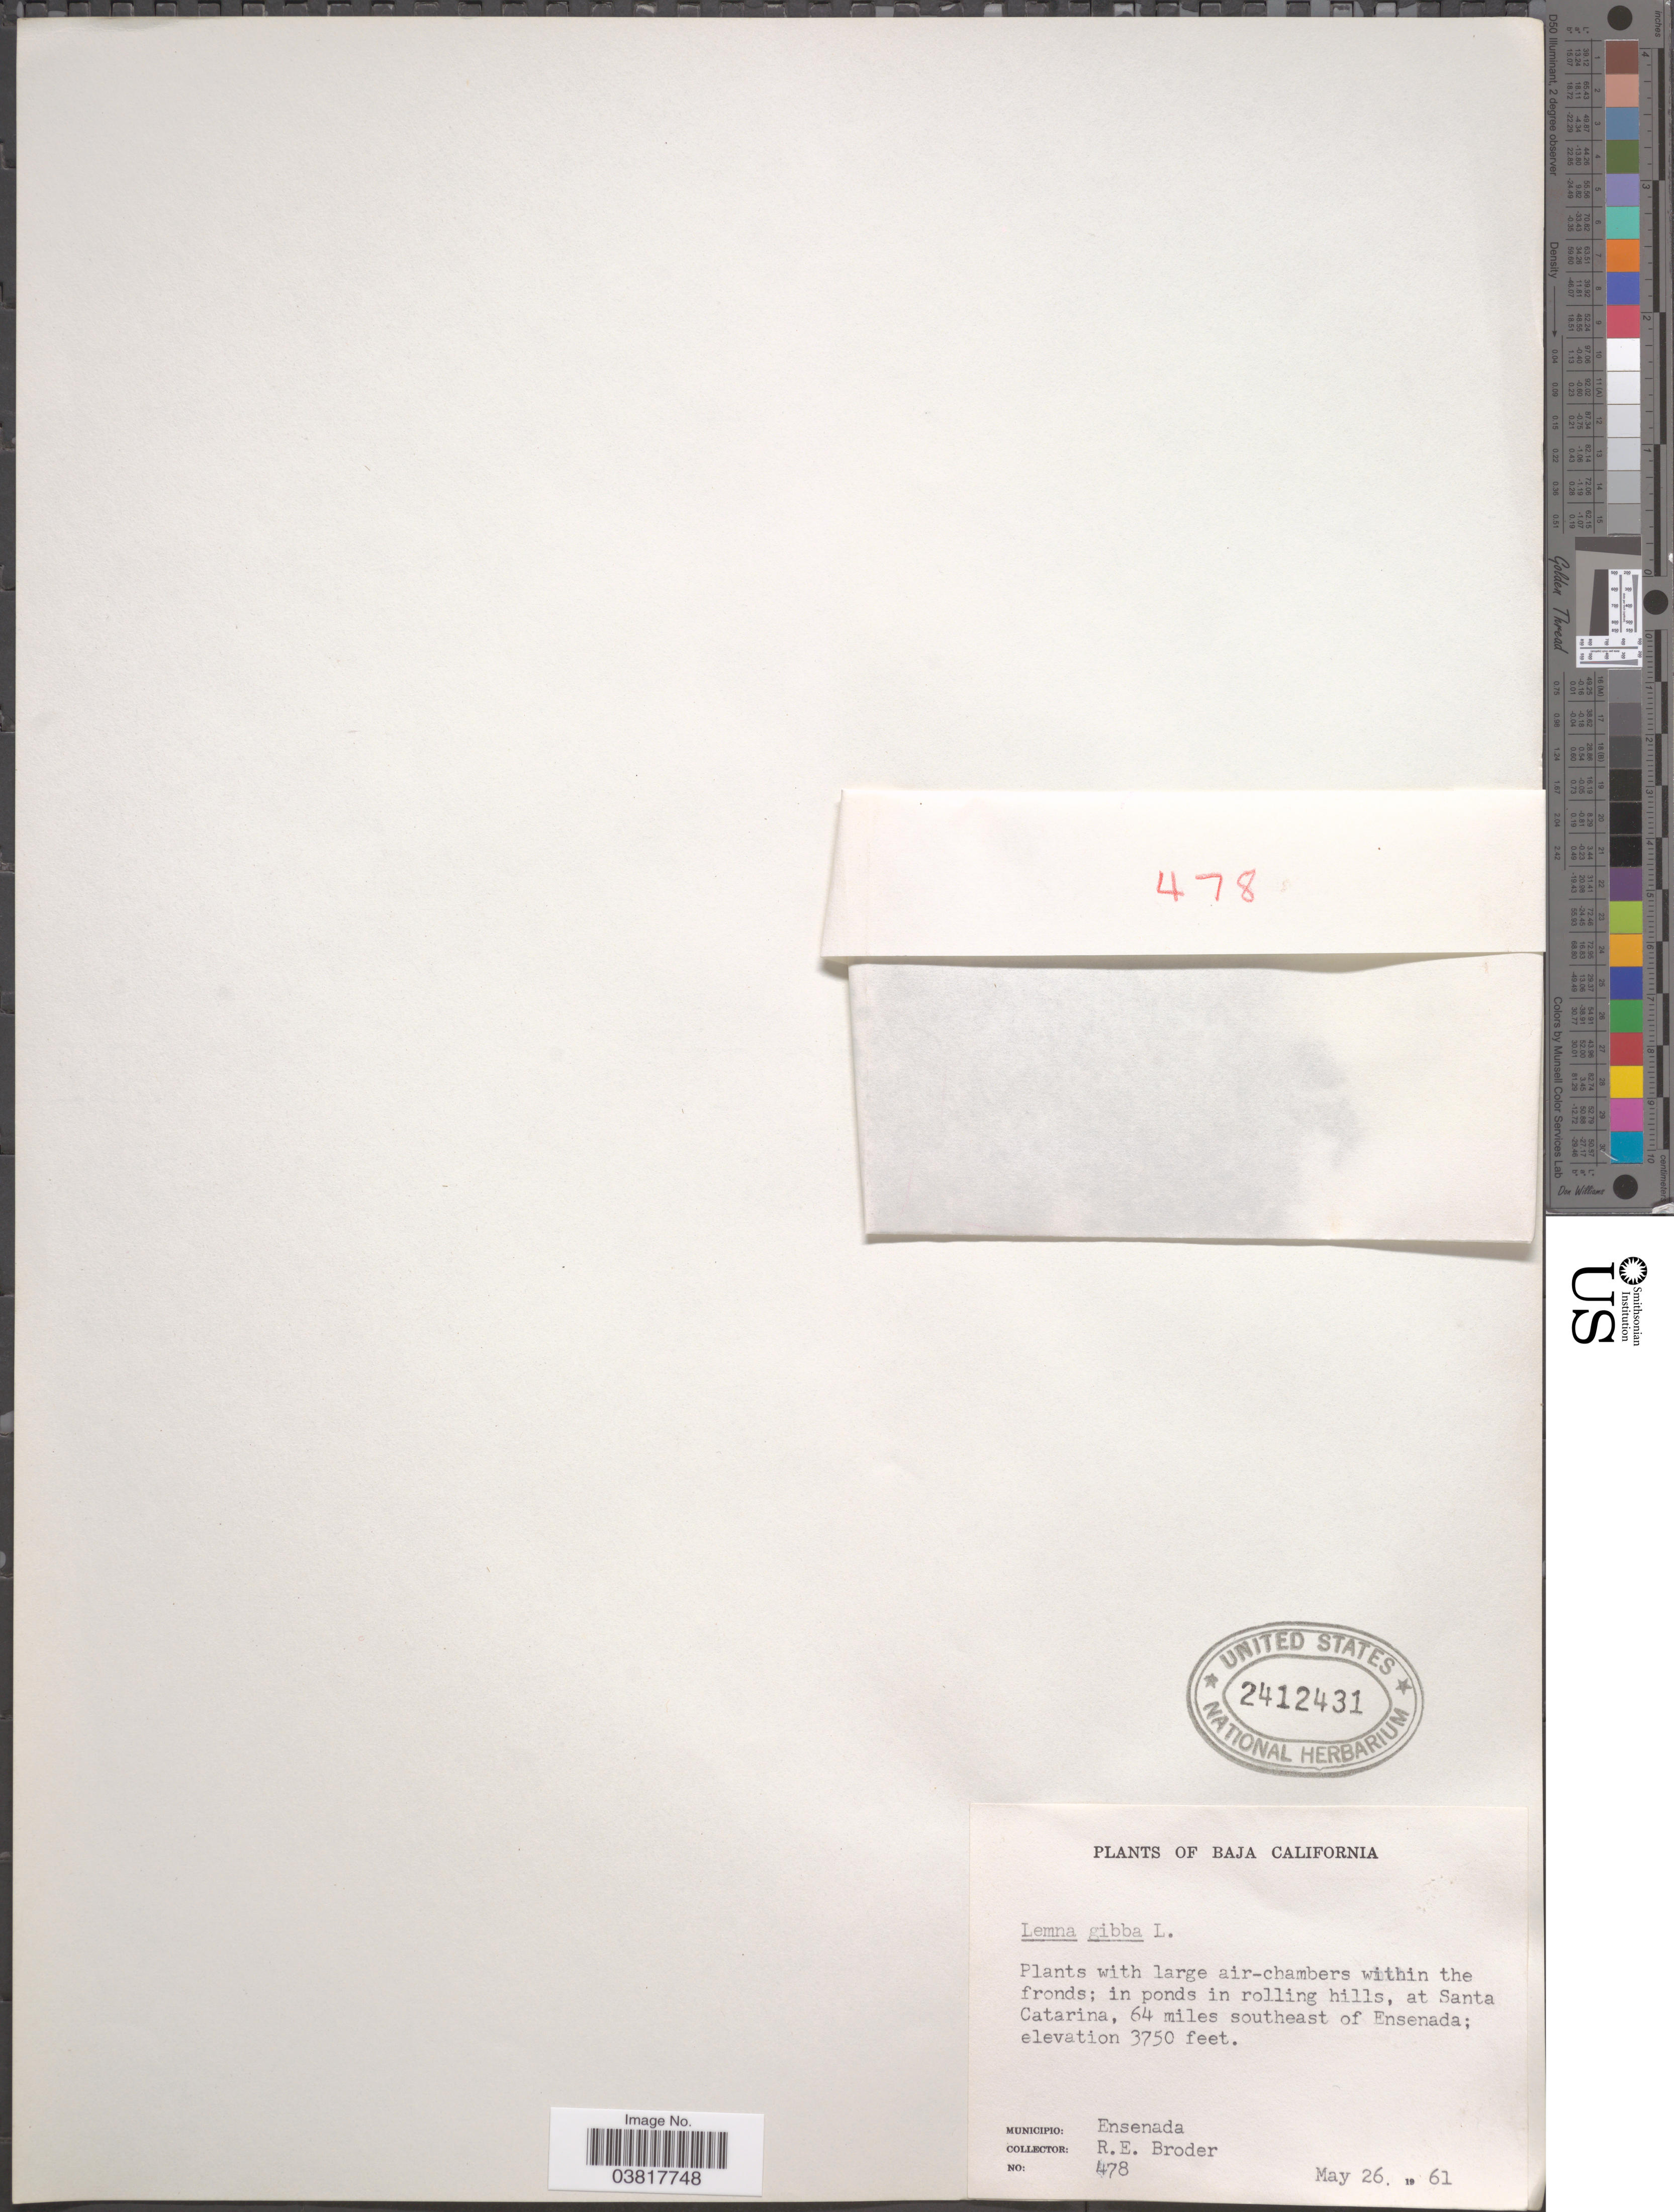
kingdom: Plantae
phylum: Tracheophyta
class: Liliopsida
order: Alismatales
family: Araceae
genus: Lemna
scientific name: Lemna gibba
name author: L.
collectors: R. Broder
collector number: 478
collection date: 1961-05-26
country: Mexico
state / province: Baja California Norte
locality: In ponds in rolling hills, at Santa Catarina, 64 miles southeast of Ensenada. Municipio: Ensenada.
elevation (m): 1143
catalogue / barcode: US 2412431